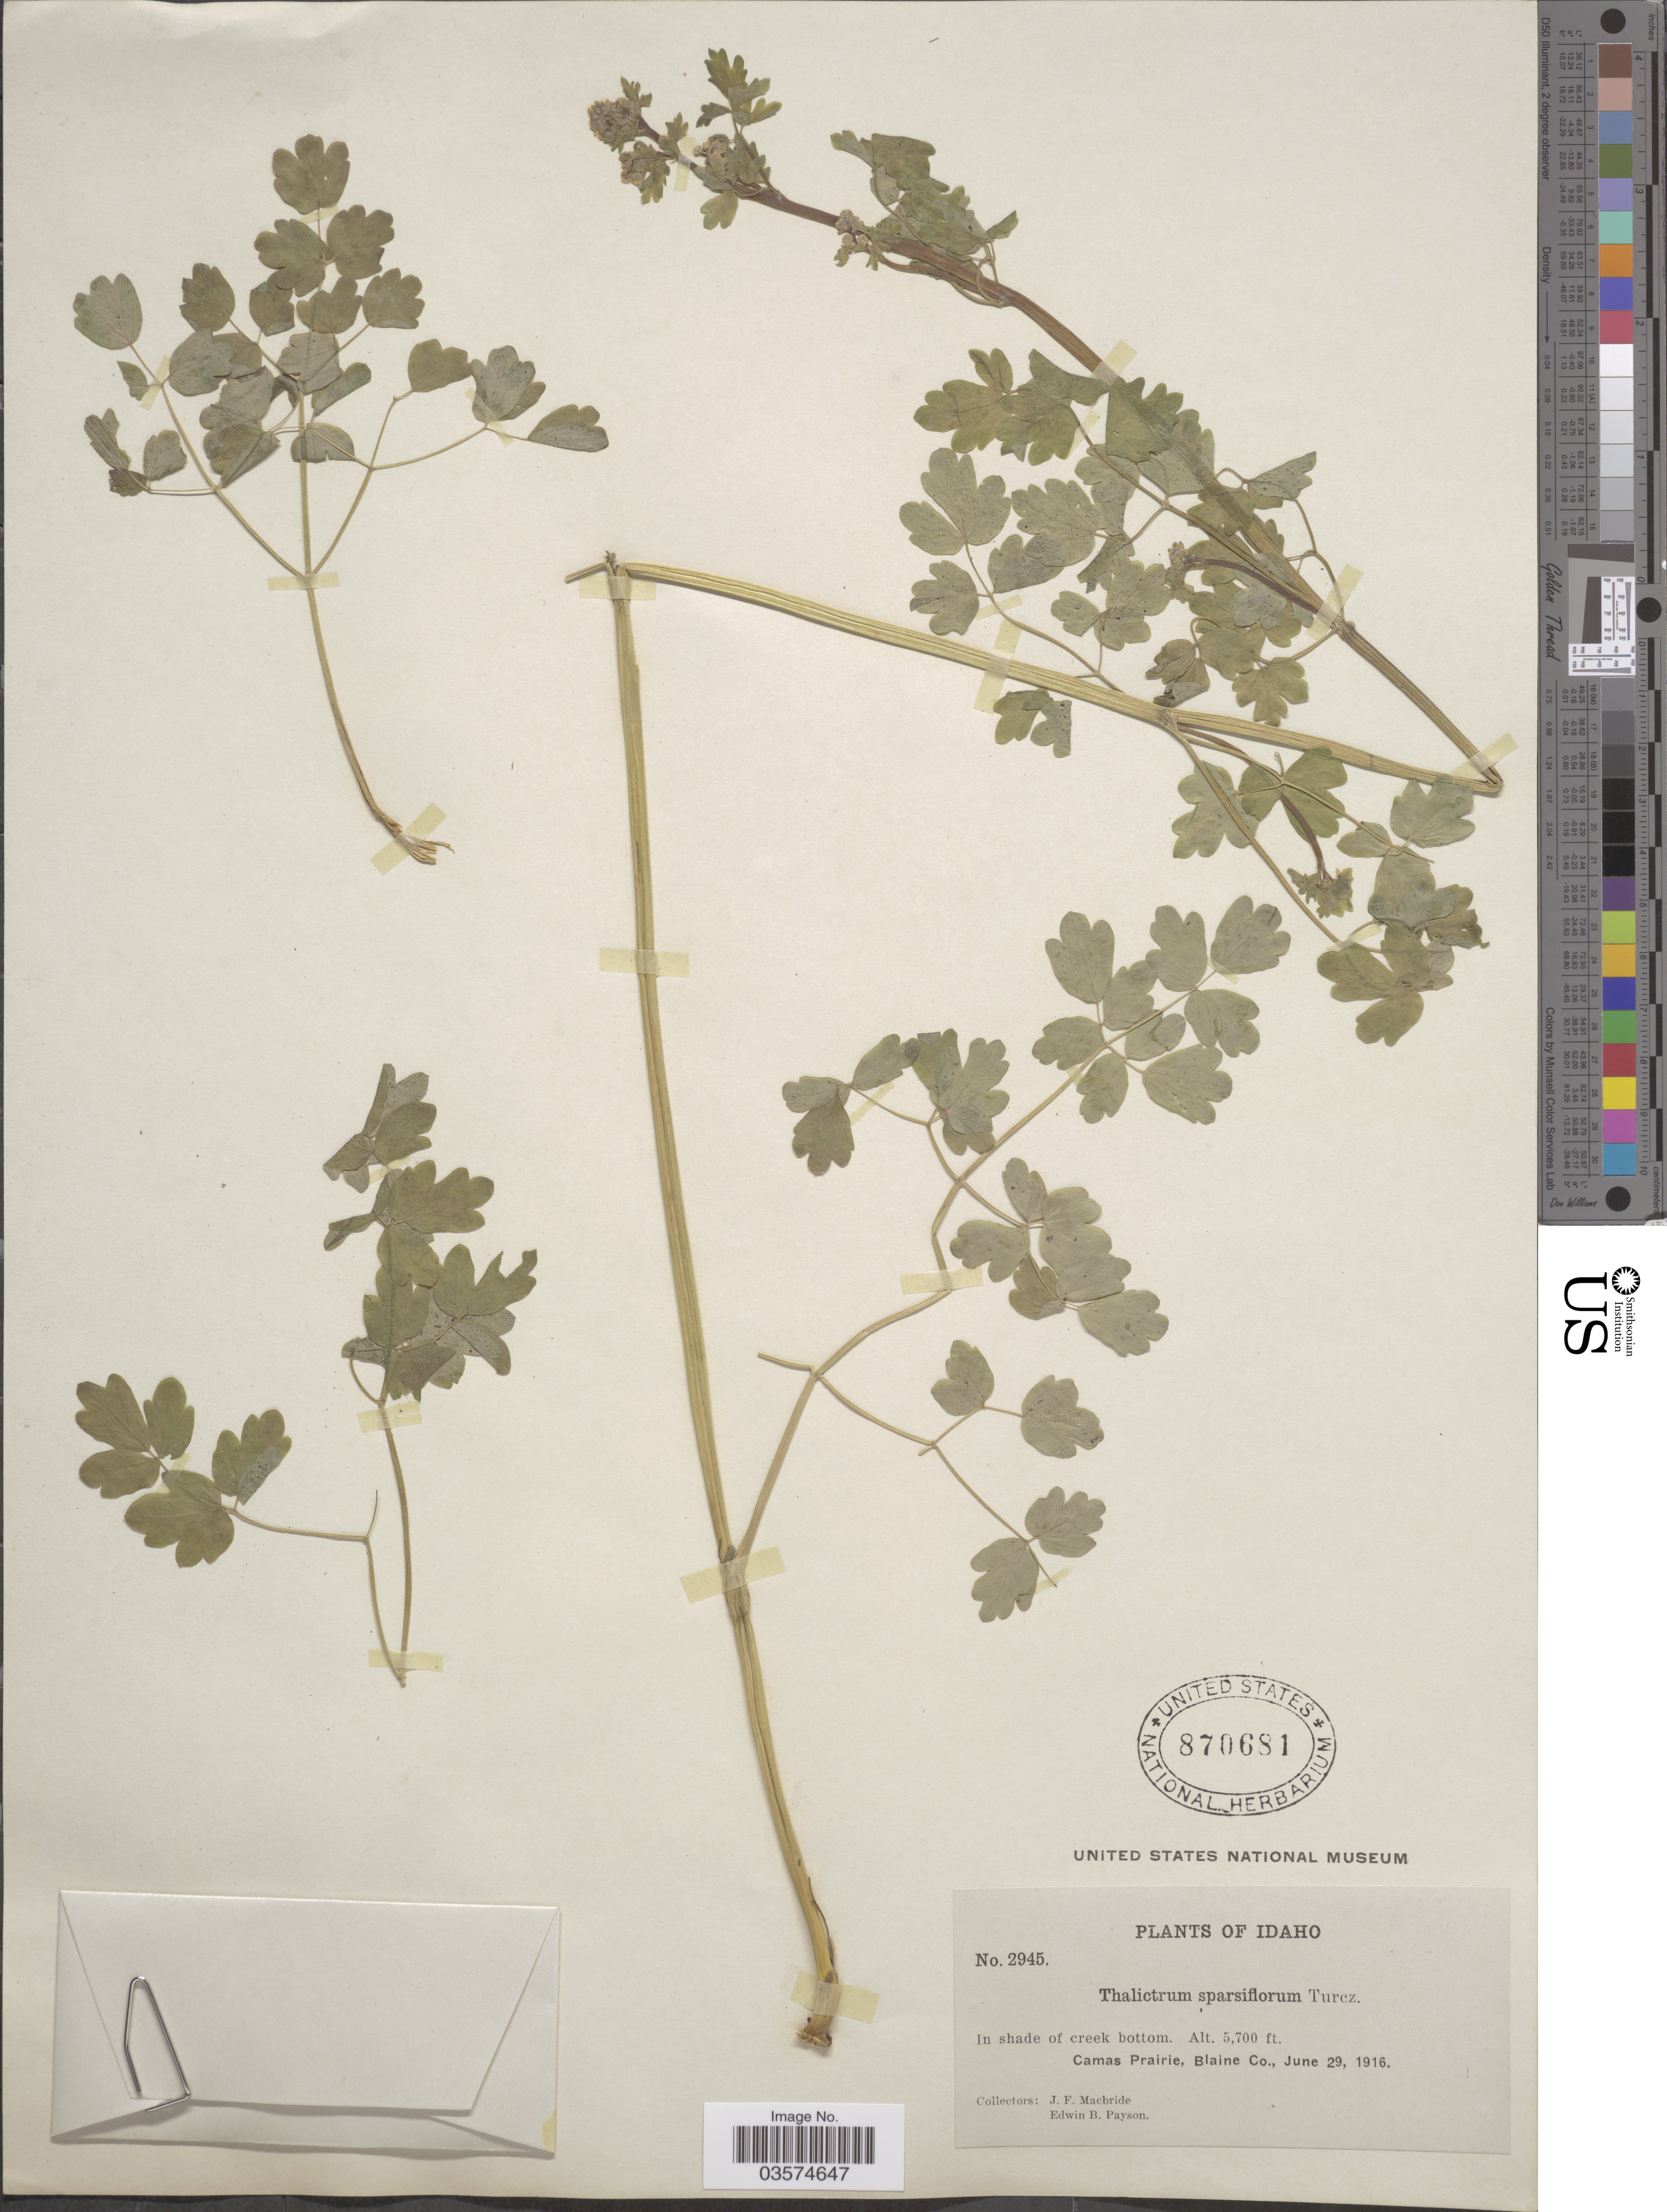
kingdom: Plantae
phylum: Tracheophyta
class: Magnoliopsida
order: Ranunculales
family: Ranunculaceae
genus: Thalictrum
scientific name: Thalictrum sparsiflorum var. saximontanum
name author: B. Boivin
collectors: J. F. Macbride & E. B. Payson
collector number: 2945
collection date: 1916-06-29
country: United States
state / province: Idaho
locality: In shade of creek bottom. Camas Prairie, Blaine Co.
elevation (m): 1737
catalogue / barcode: US 870681